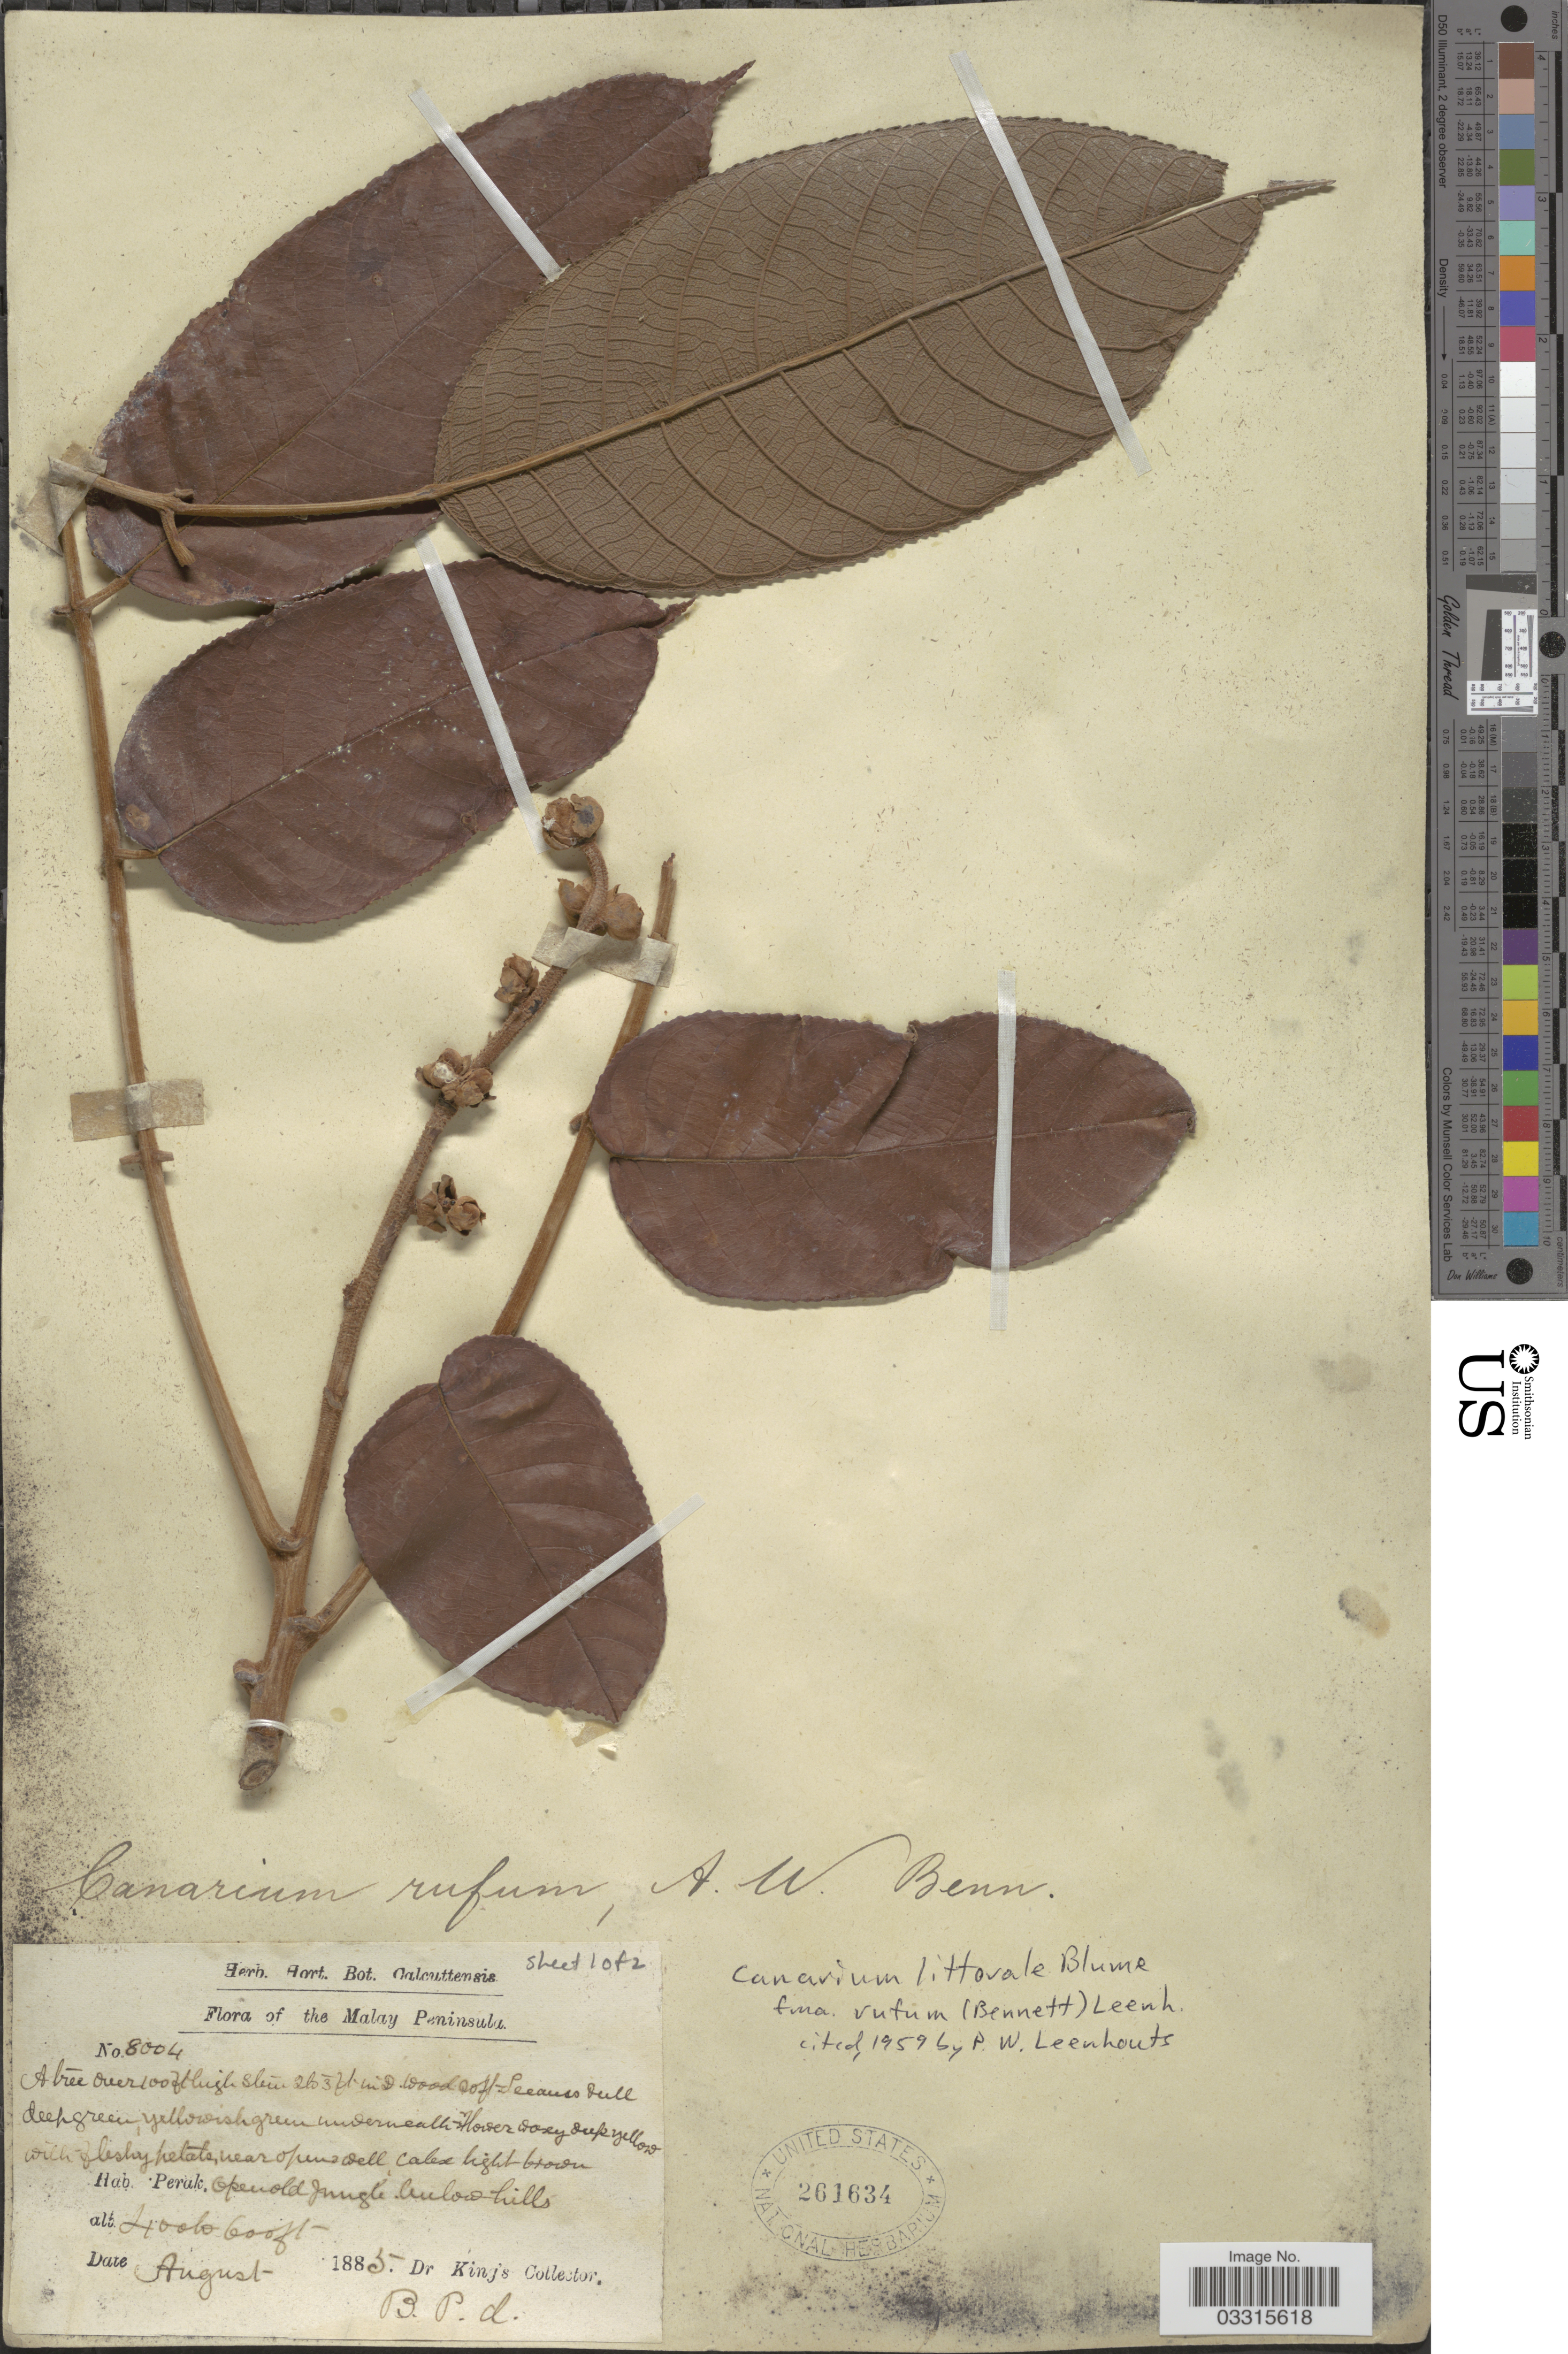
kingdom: Plantae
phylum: Tracheophyta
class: Magnoliopsida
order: Sapindales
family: Burseraceae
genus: Canarium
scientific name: Canarium littorale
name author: Blume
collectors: Dr. King's collector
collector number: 8004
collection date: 1885-08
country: Malaysia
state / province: Perak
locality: Malay Peninsula.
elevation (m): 122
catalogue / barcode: US 261634